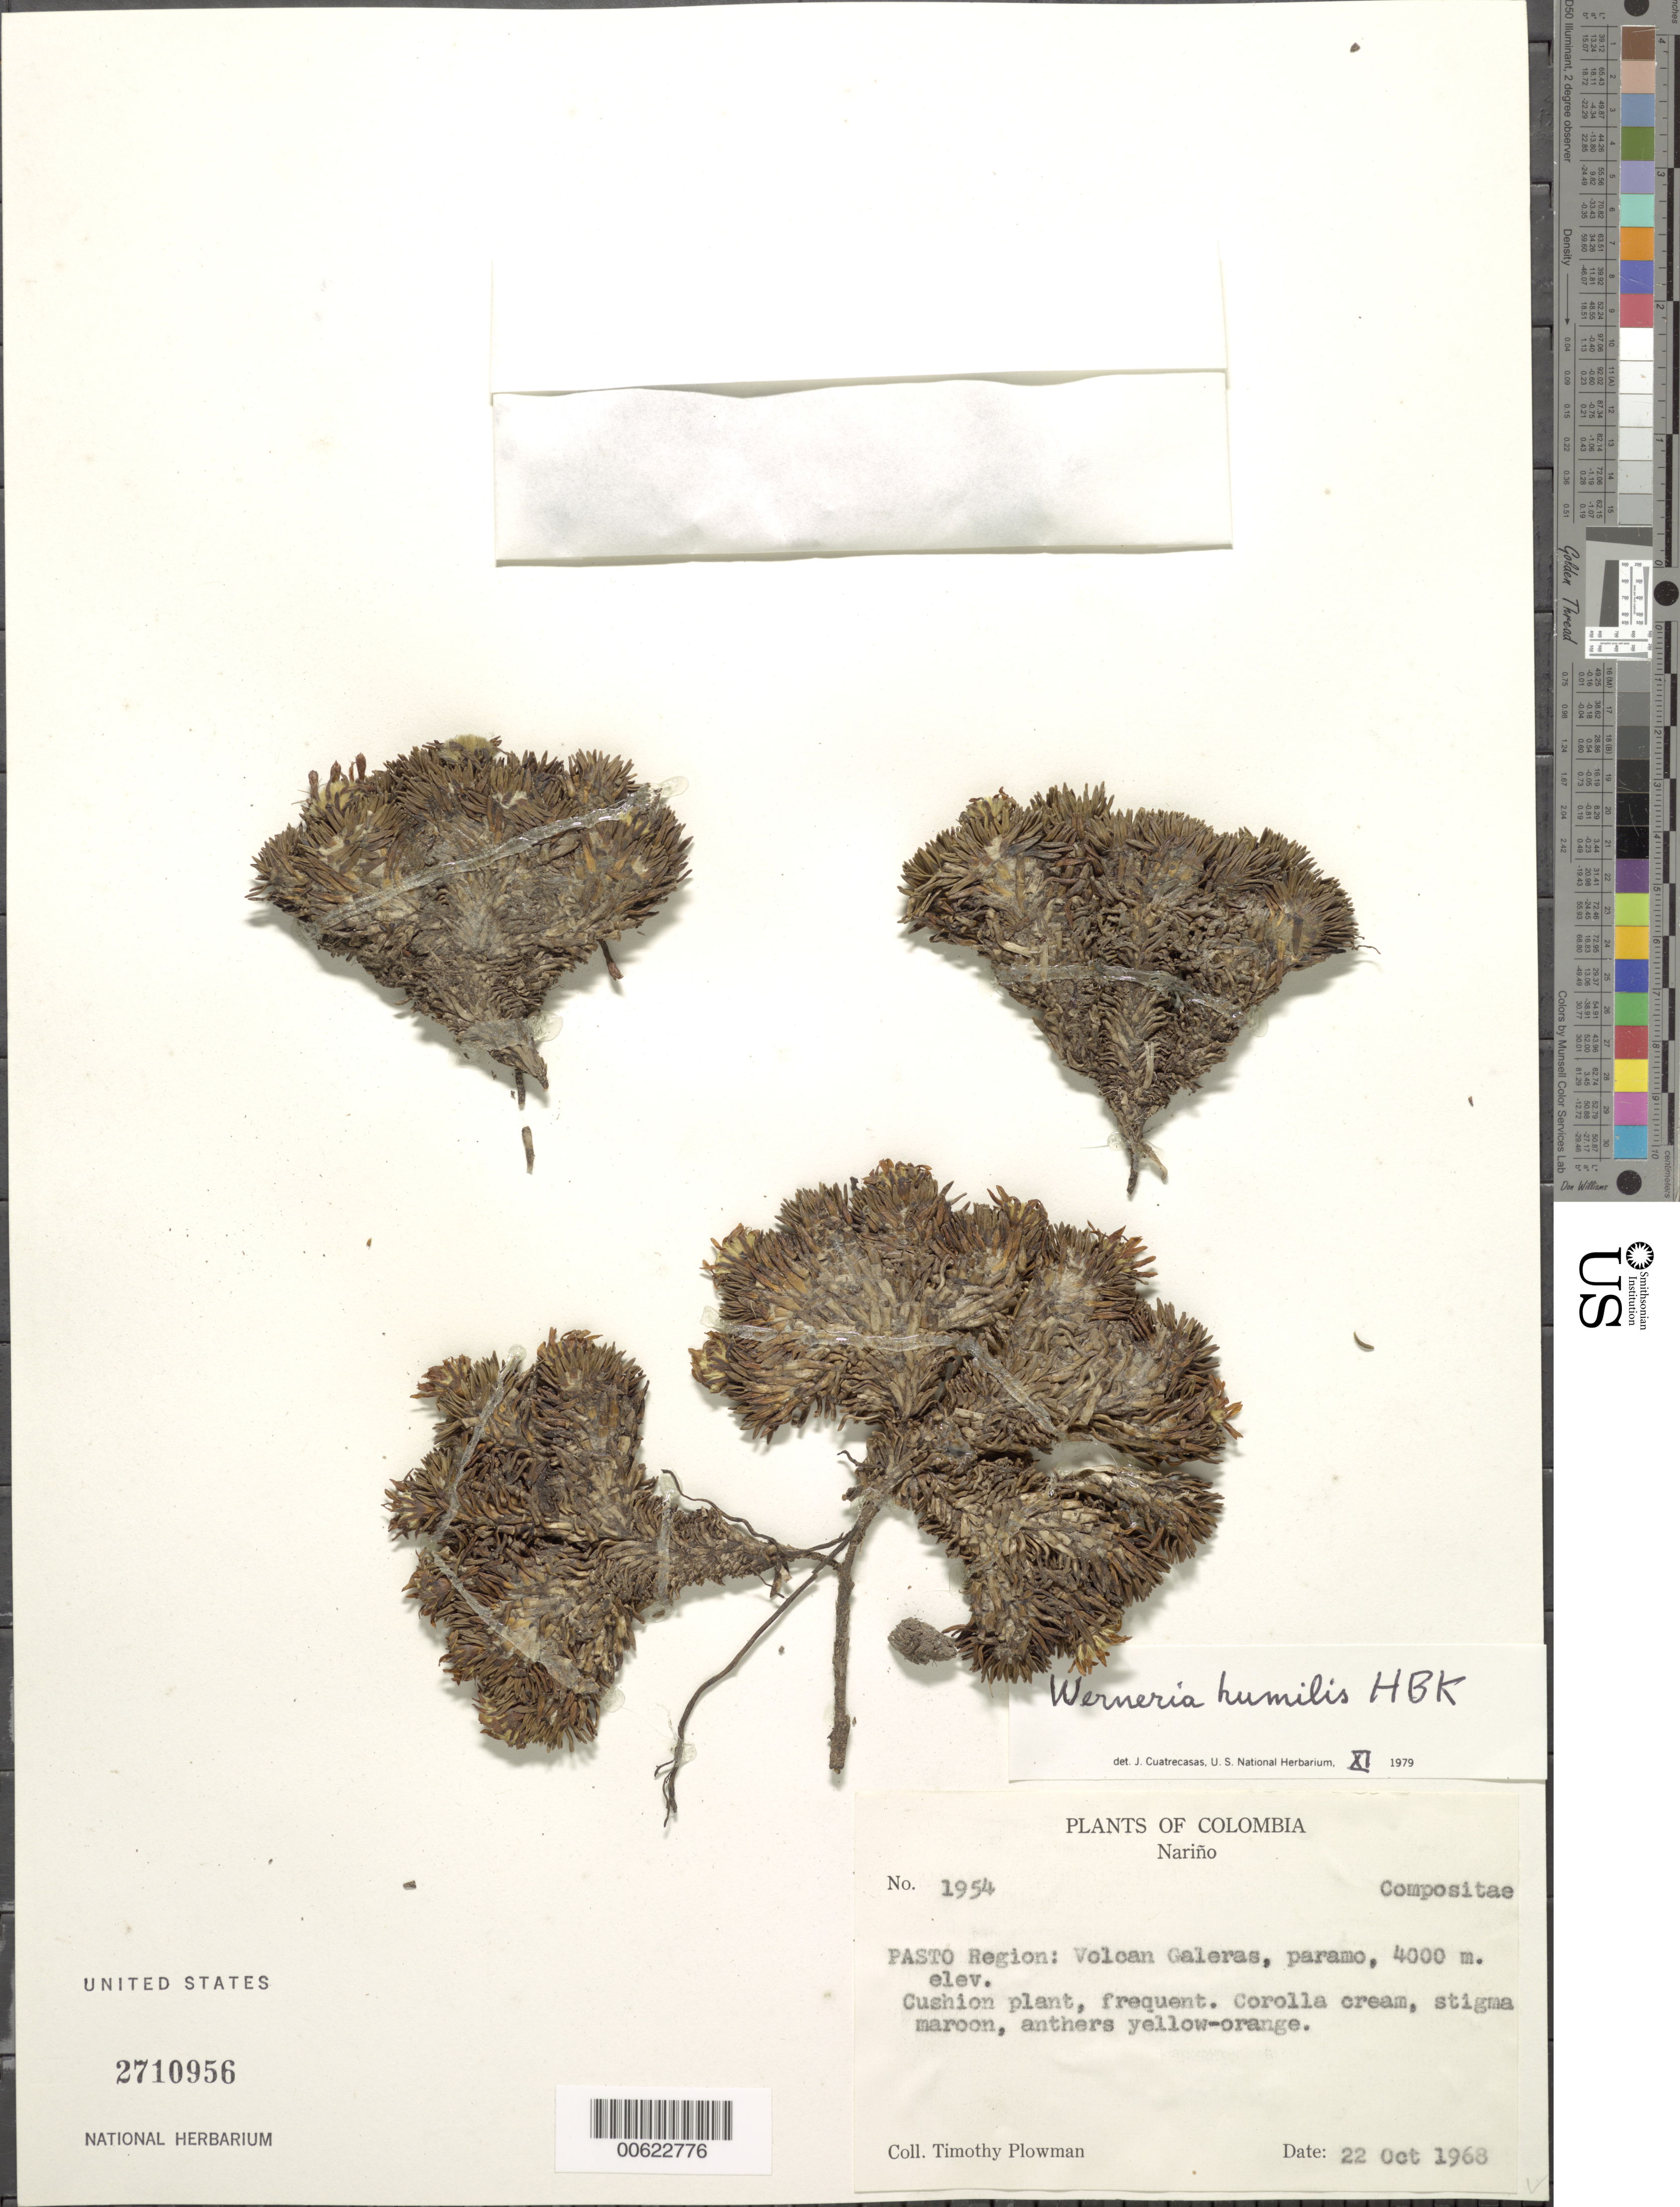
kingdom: Plantae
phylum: Tracheophyta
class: Magnoliopsida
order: Asterales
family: Asteraceae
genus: Xenophyllum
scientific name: Xenophyllum humile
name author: (Kunth) V.A. Funk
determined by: Funk, Vicki A., (BOT), Smithsonian Institution - National Museum of Natural History (UNITED STATES)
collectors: T. Plowman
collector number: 1954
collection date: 1968-10-22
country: Colombia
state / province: Nariño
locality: Pasto, Volcán Galeras, Páramo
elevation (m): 4000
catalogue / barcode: US 2710956